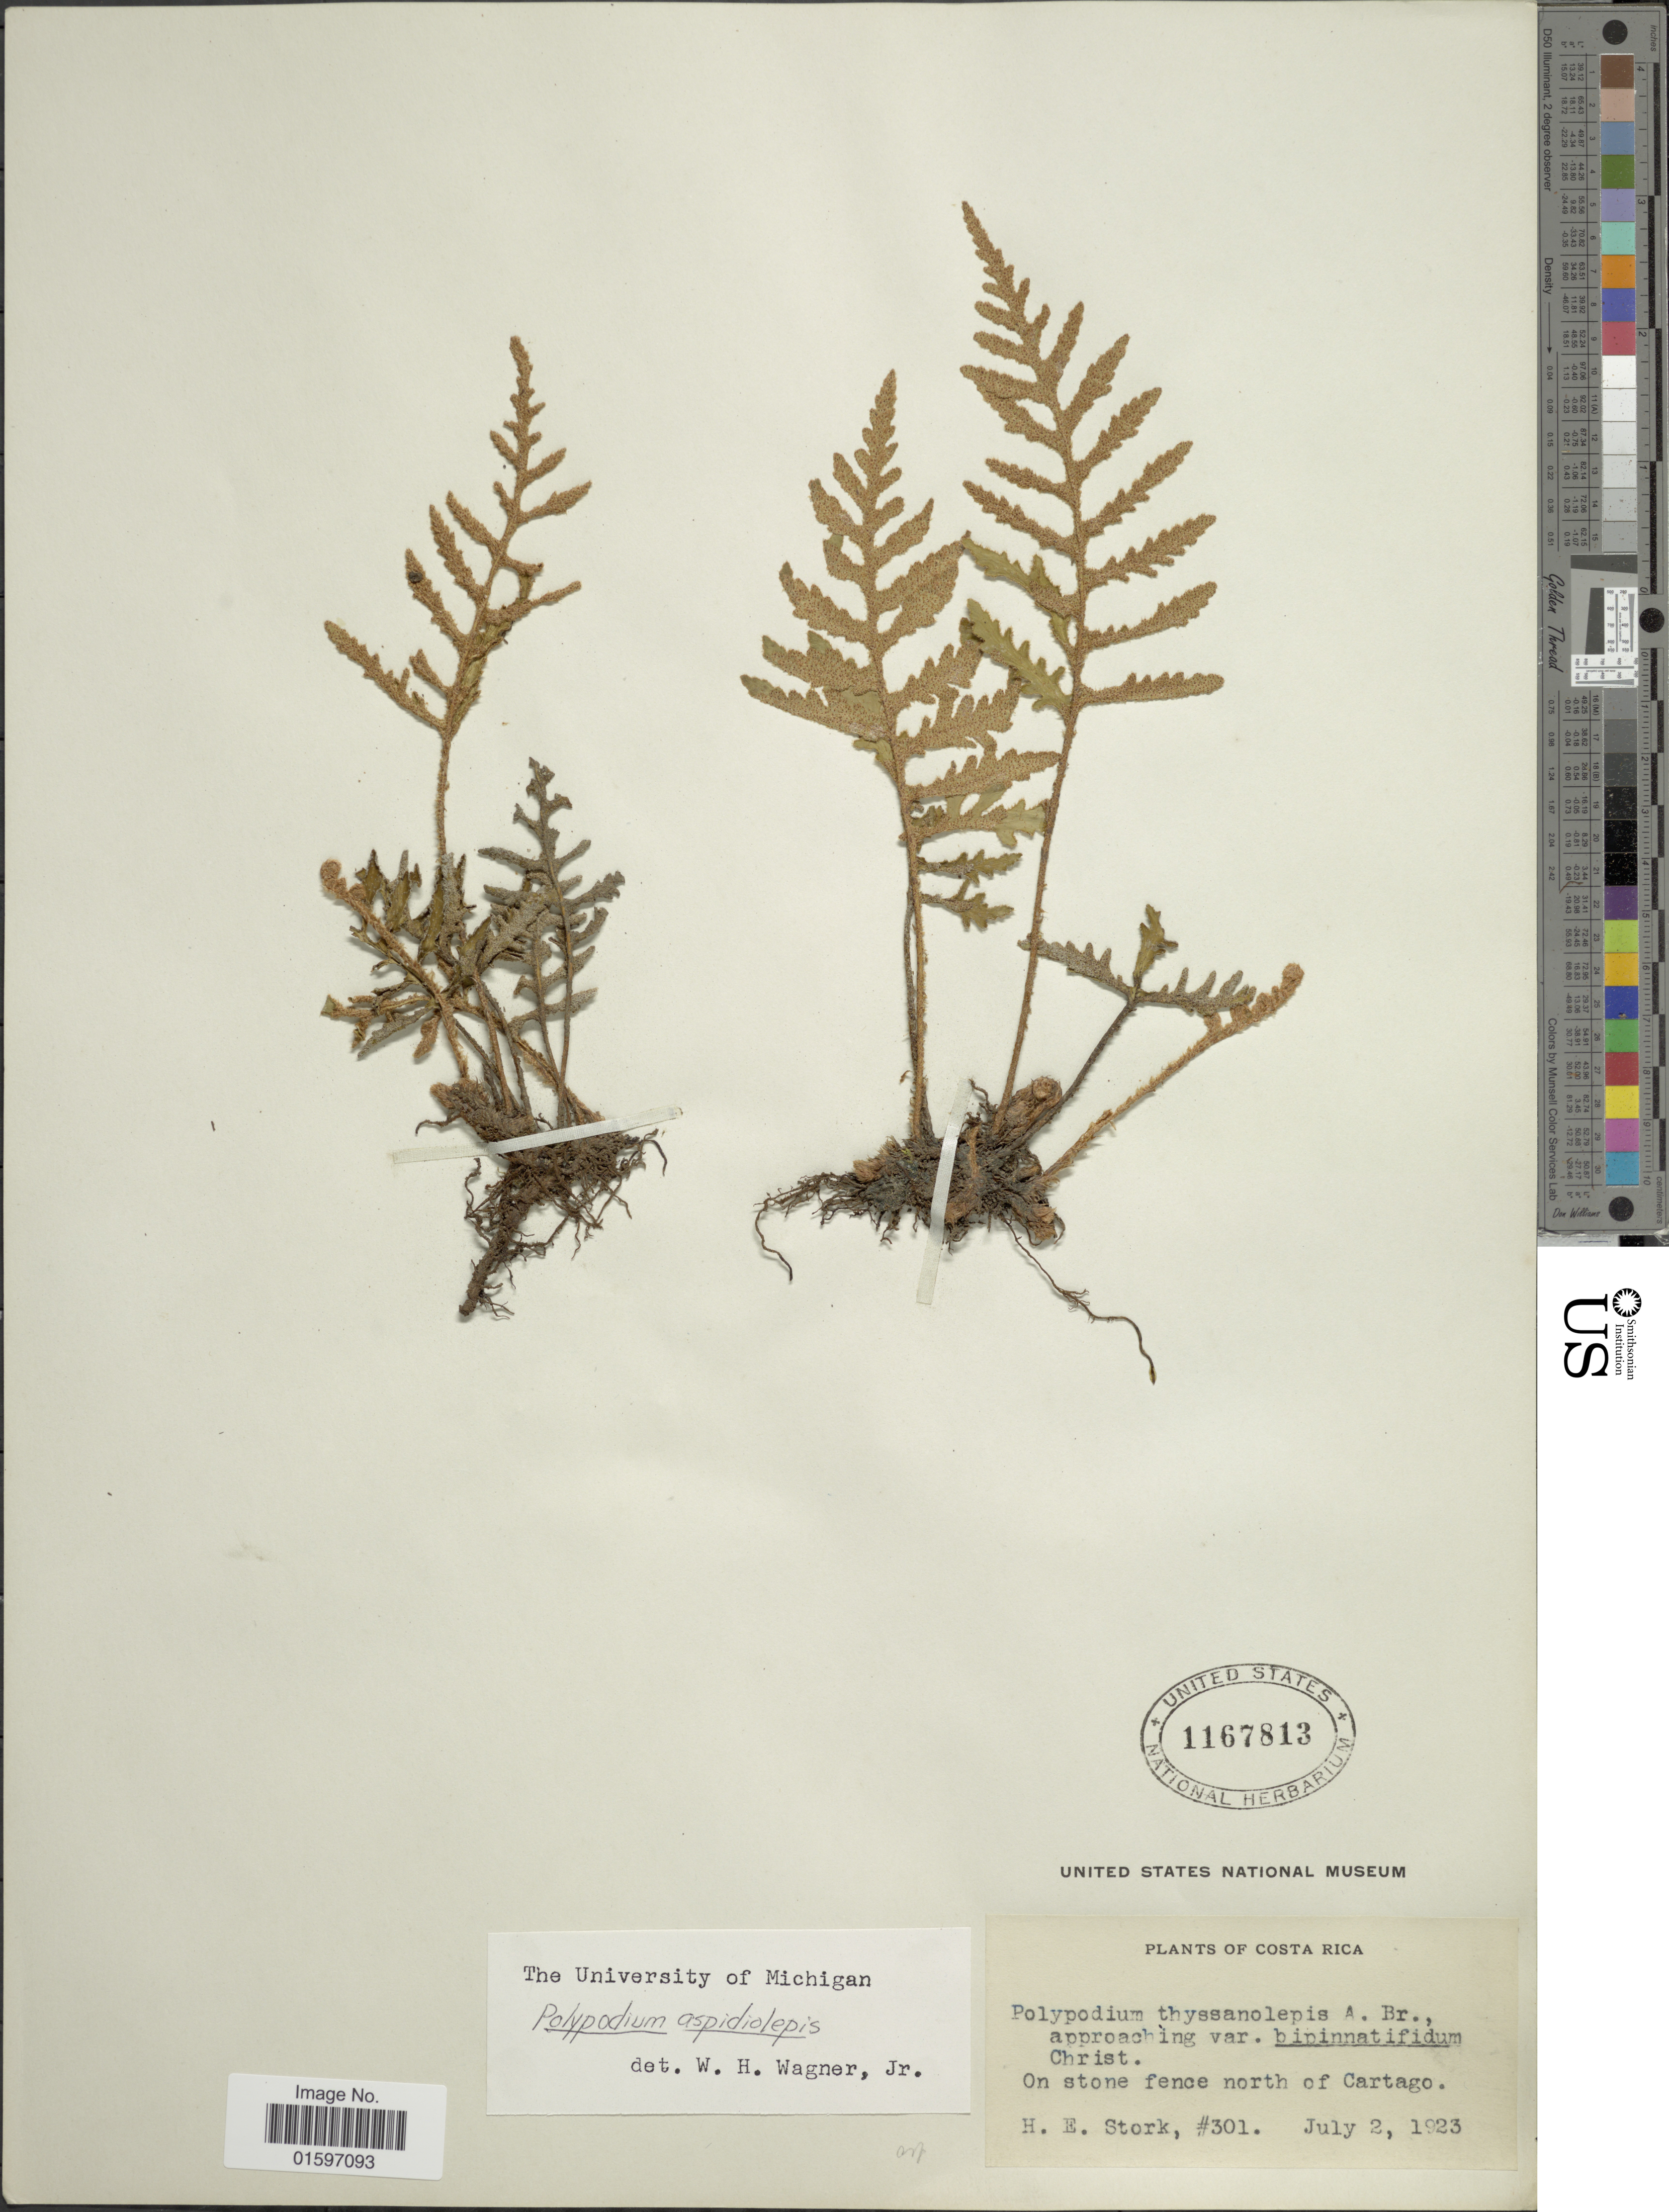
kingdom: Plantae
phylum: Tracheophyta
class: Polypodiopsida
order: Polypodiales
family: Polypodiaceae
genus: Pleopeltis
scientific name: Pleopeltis x aspidiolepis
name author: (Baker) A.R. Sm.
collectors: H. E. Stork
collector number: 301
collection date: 1923-07-02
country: Costa Rica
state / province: Cartago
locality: Costa Rica, on stone fence north of Cartago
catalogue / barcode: US 1167813